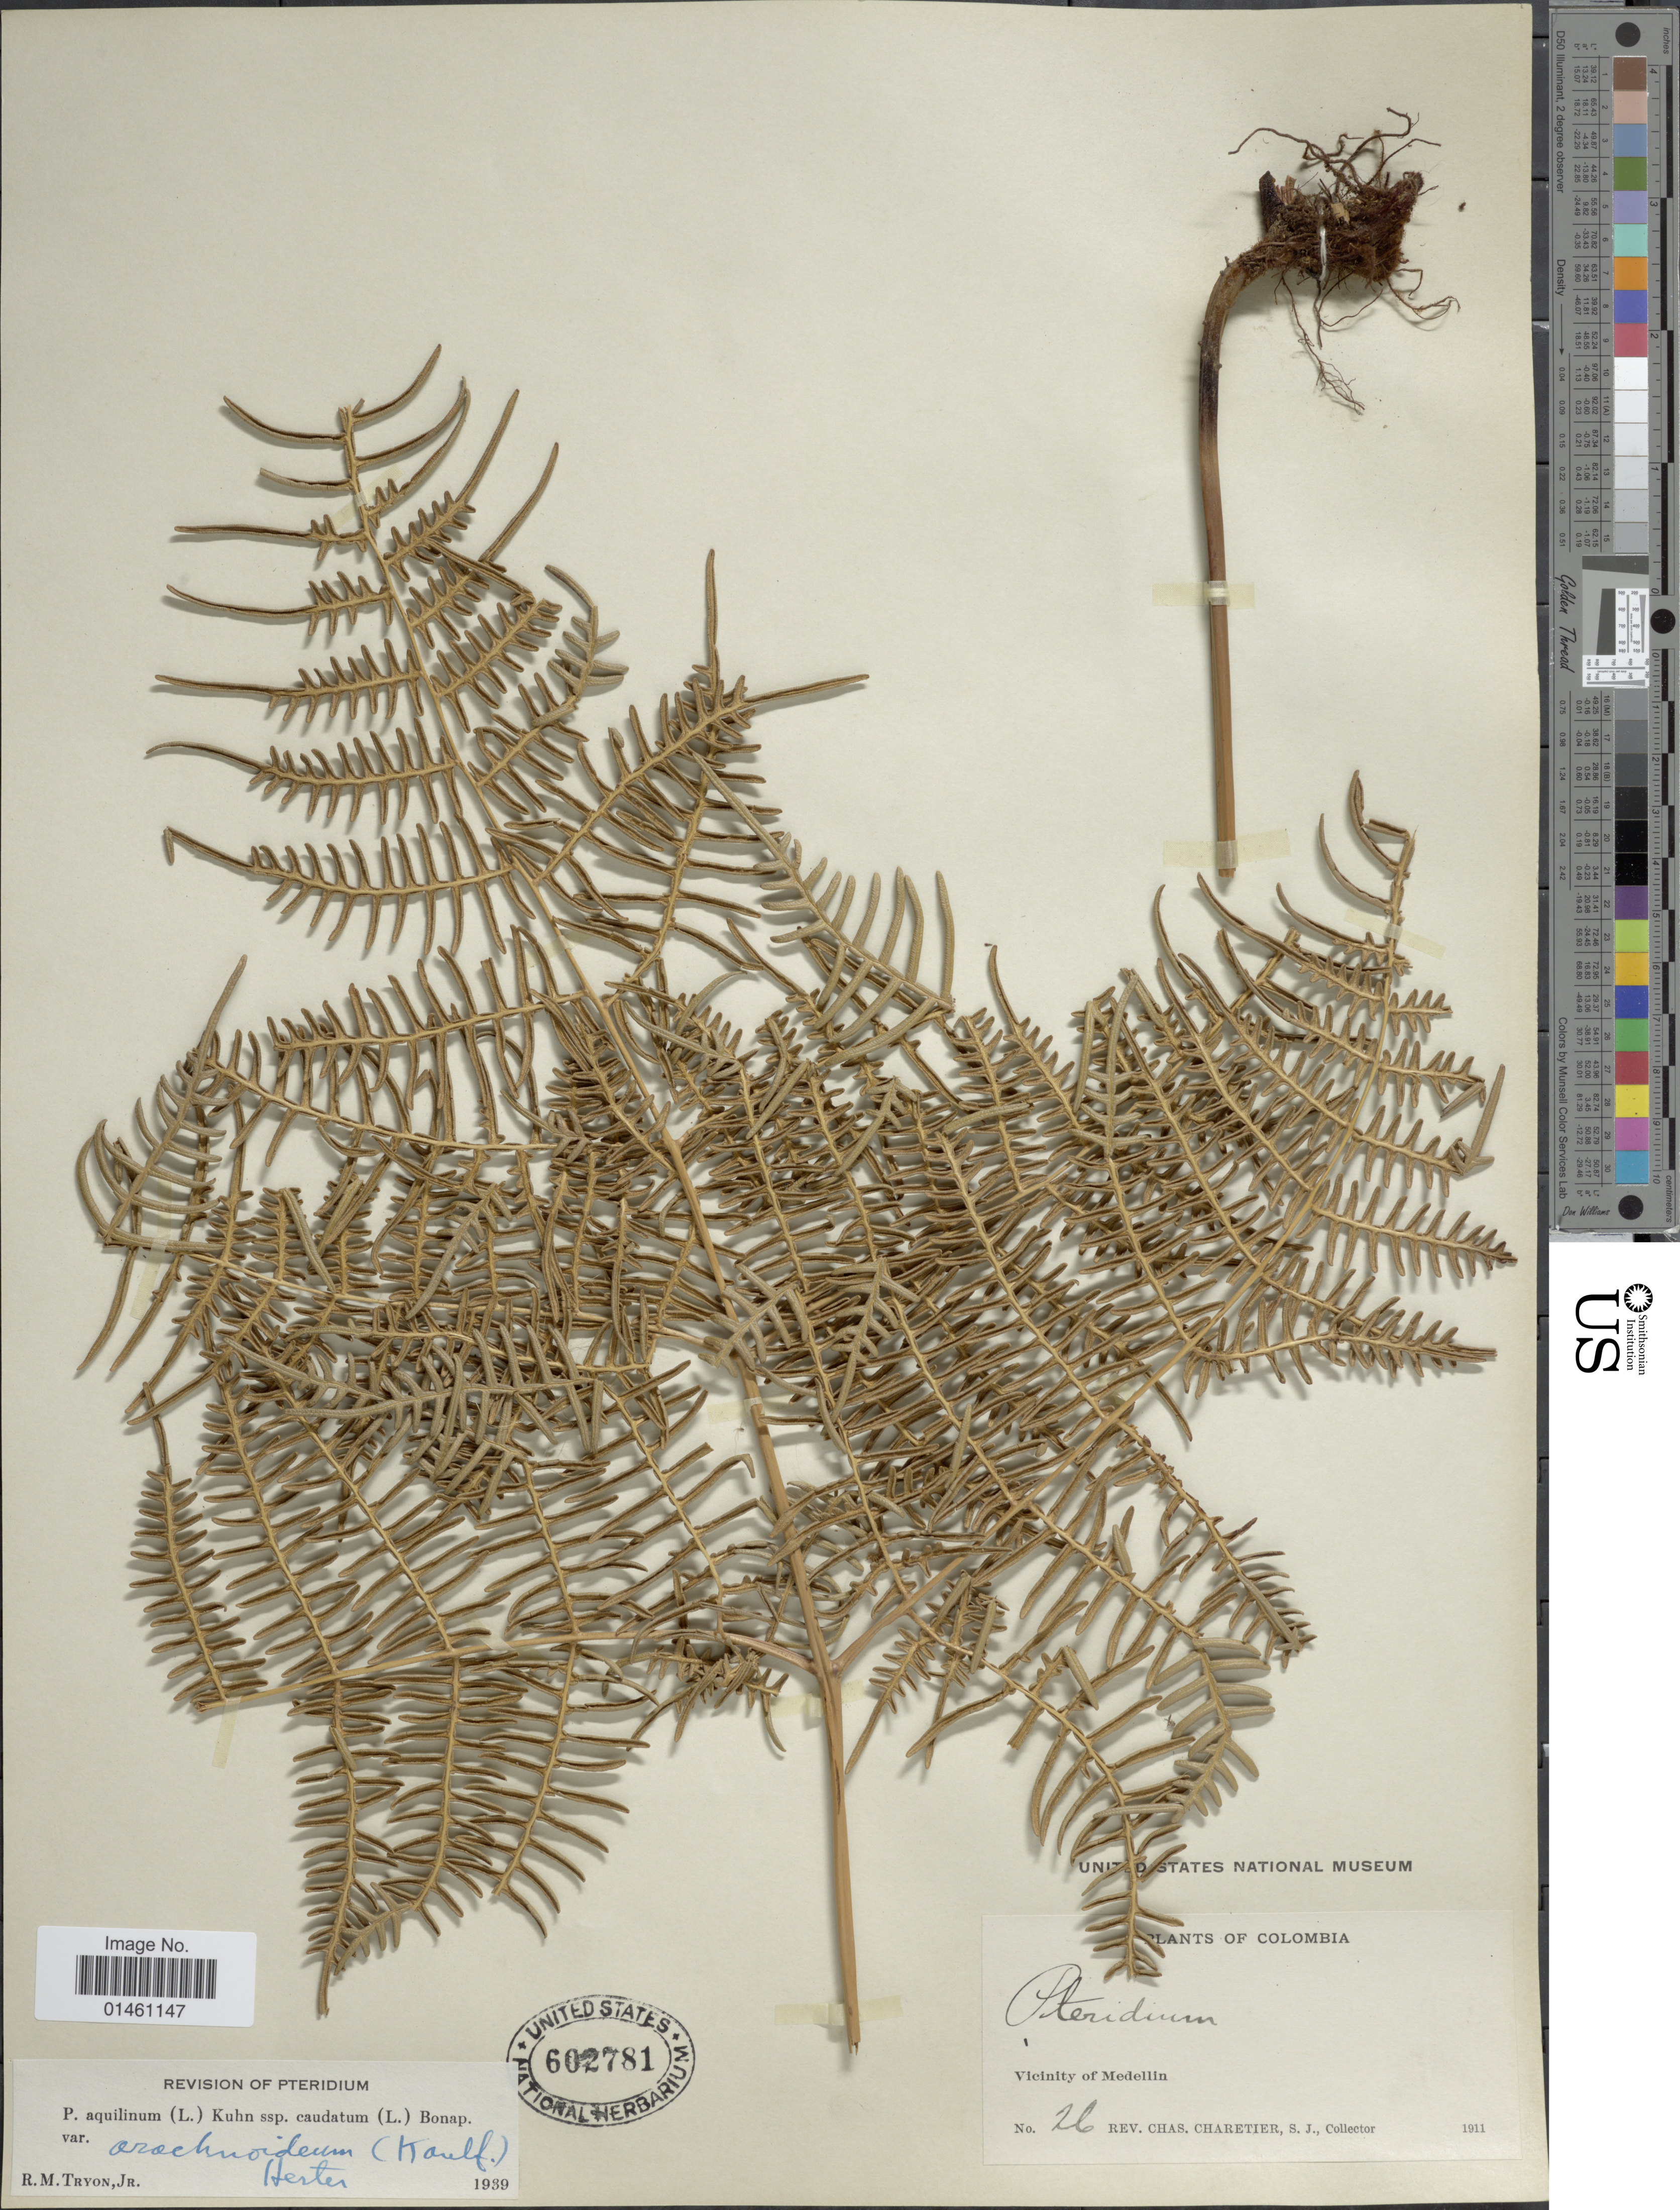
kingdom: Plantae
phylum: Tracheophyta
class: Polypodiopsida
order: Polypodiales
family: Dennstaedtiaceae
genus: Pteridium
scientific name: Pteridium aquilinum var. arachnoideum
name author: (Kaulf.) Herter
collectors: C. Charetier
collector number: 26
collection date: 1911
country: Colombia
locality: Vicinity of Medellin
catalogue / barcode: US 602781